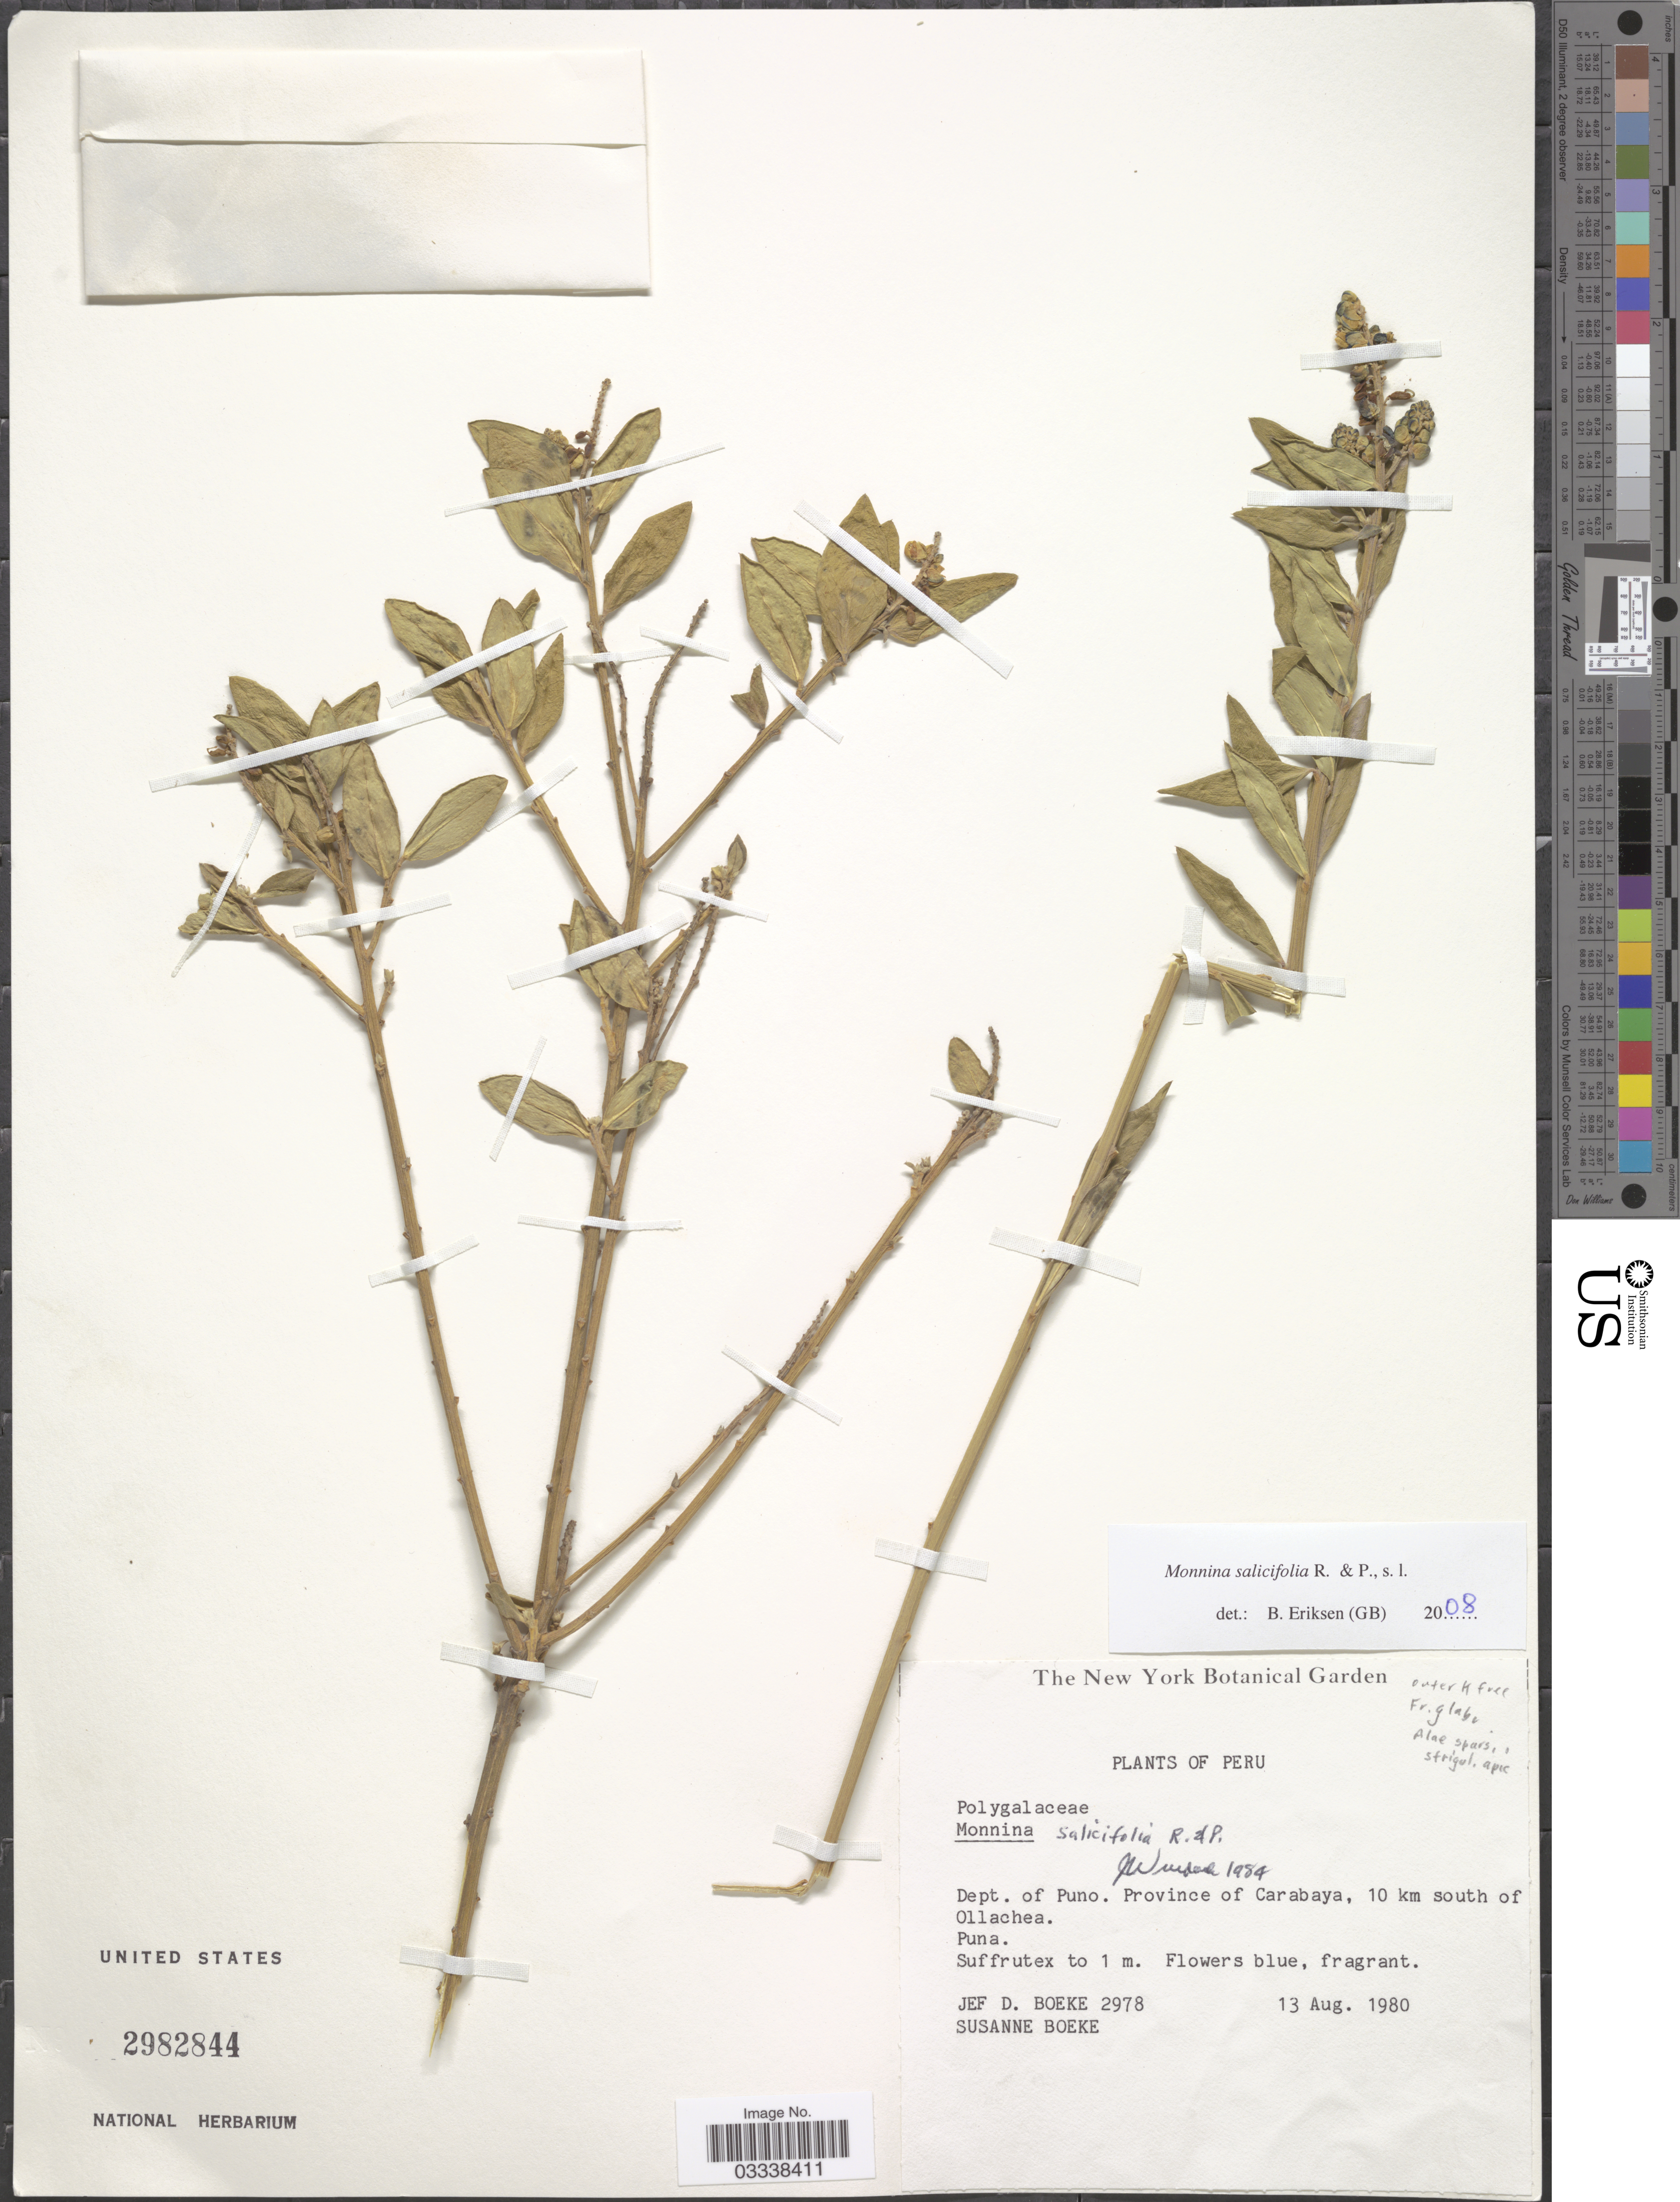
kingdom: Plantae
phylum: Tracheophyta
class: Magnoliopsida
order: Fabales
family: Polygalaceae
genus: Monnina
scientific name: Monnina salicifolia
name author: Ruiz & Pav.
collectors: J. Boeke & S. Boeke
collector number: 2978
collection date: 1980-08-13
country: Peru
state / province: Puno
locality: Dept. of Puno. Province of Carabaya, 10 km south of Ollachea.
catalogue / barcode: US 2982844